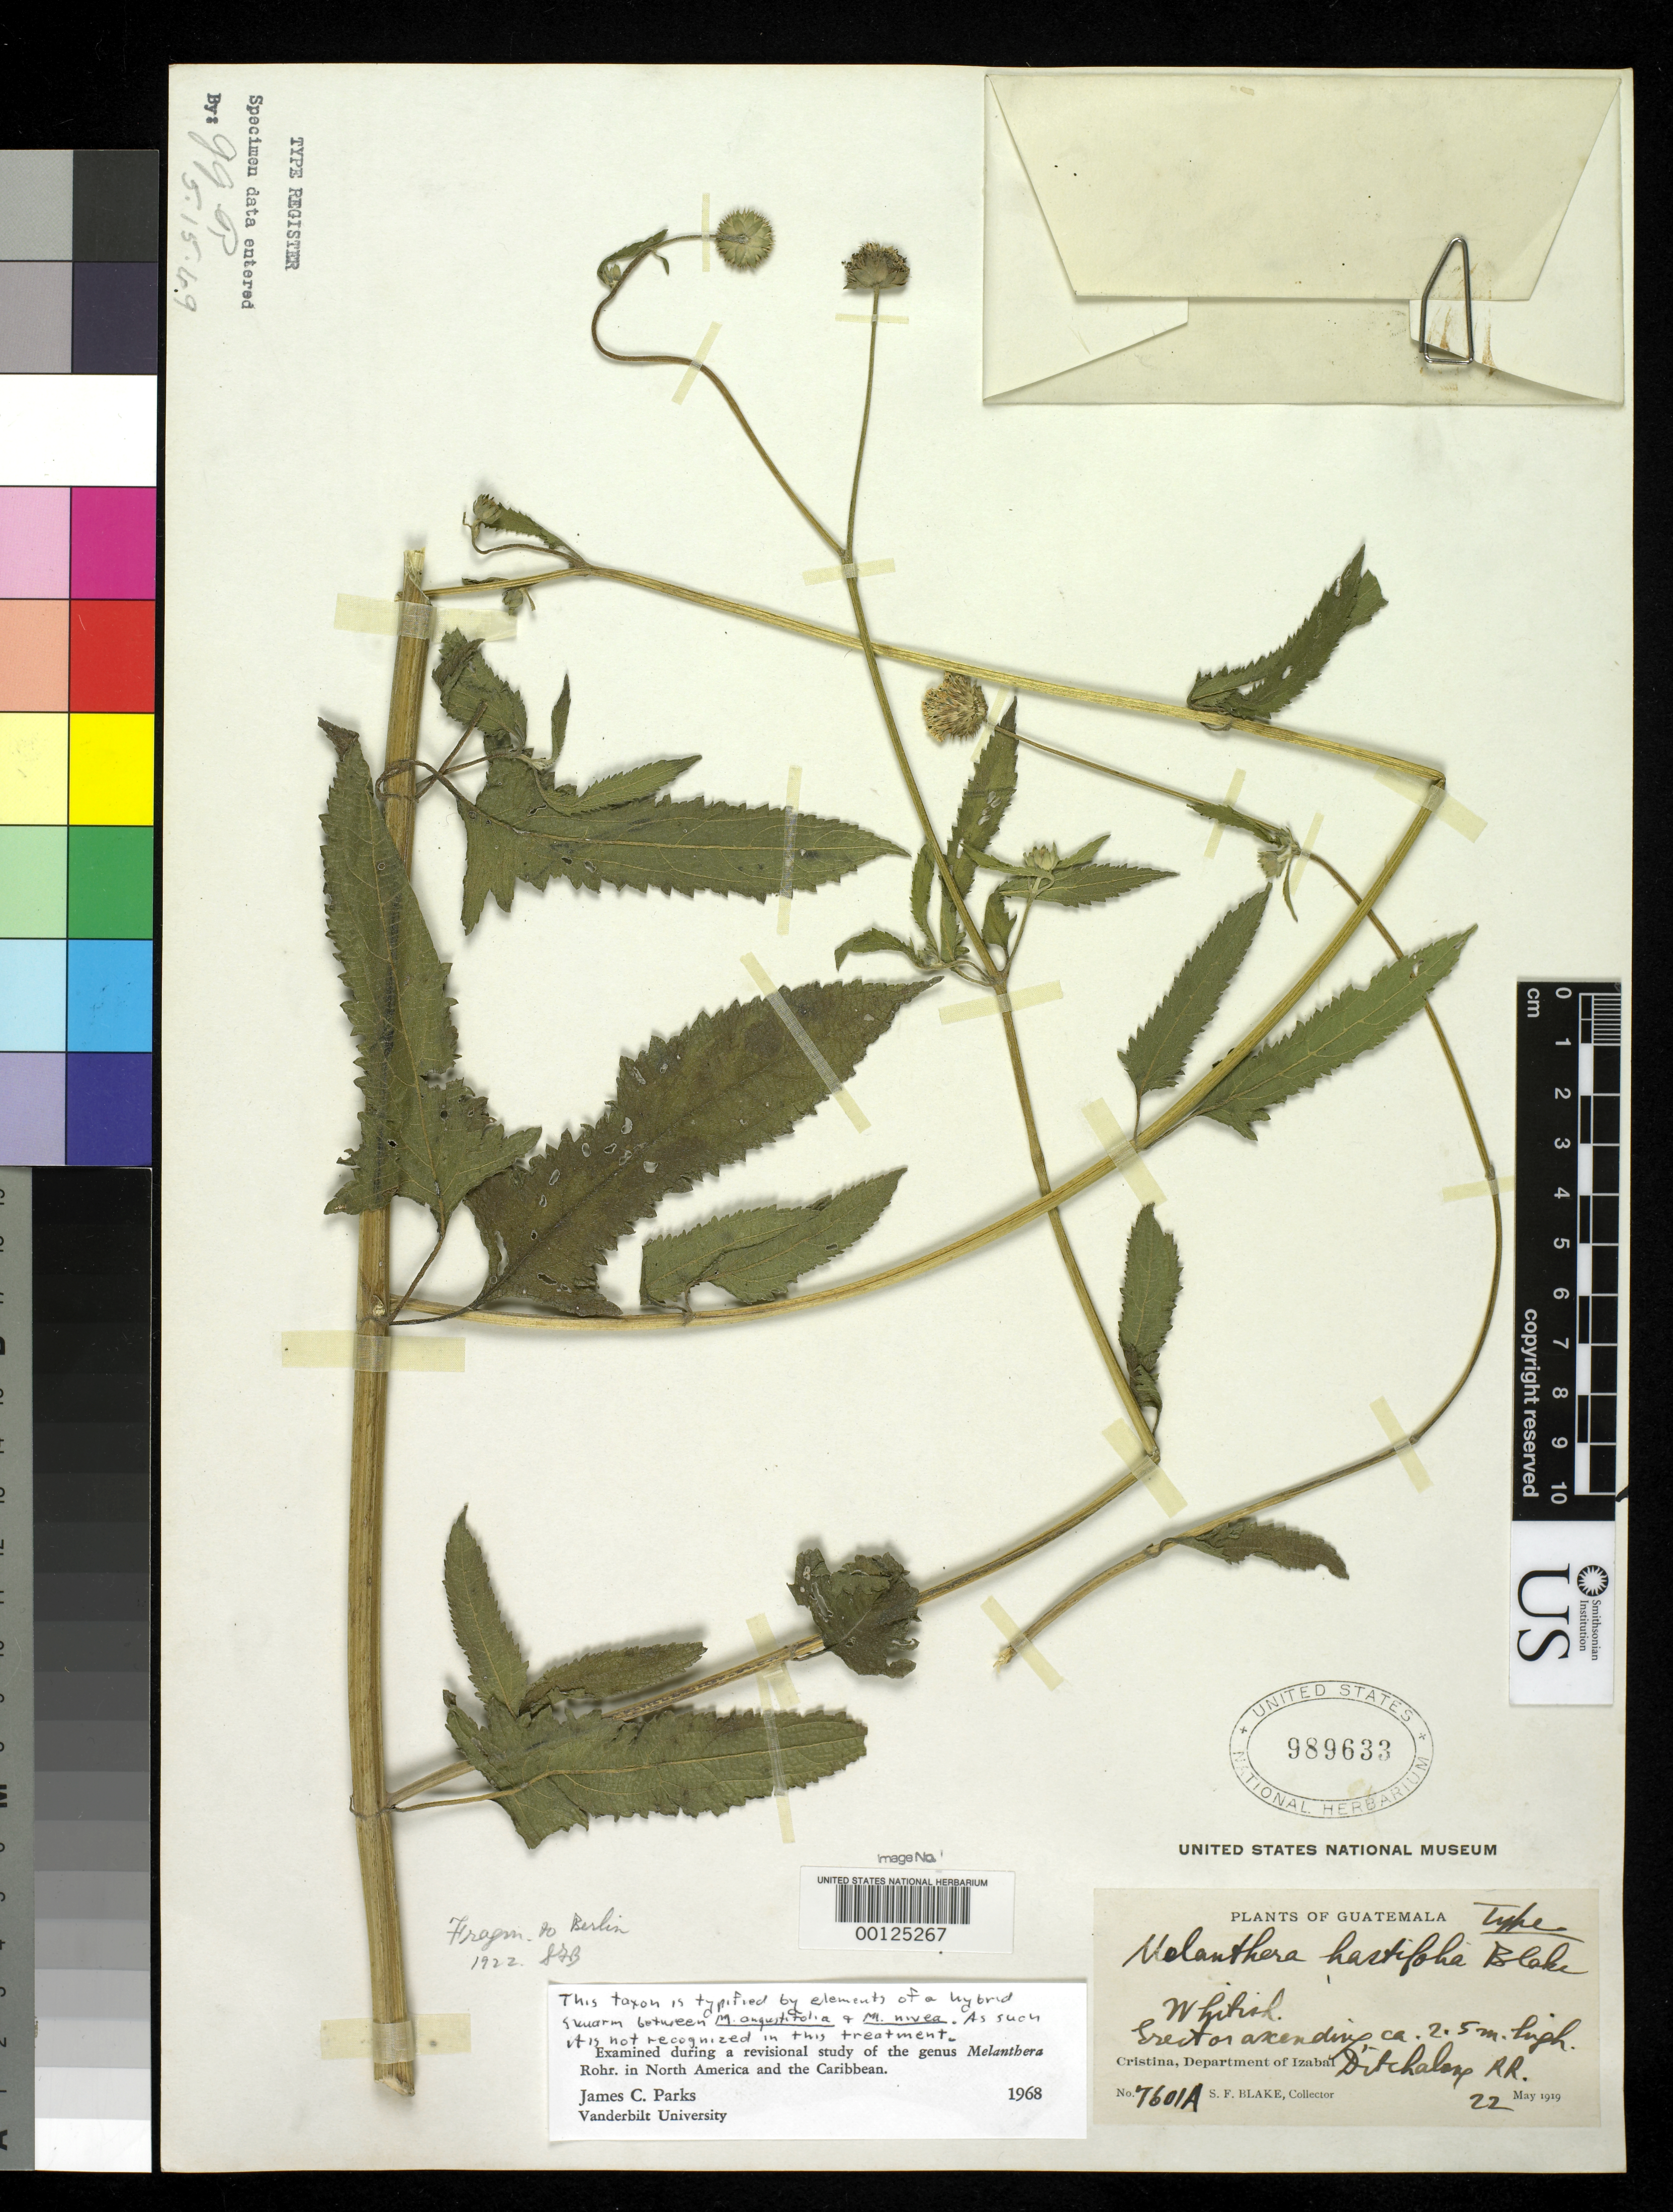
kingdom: Plantae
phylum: Tracheophyta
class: Magnoliopsida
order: Asterales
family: Asteraceae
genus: Melanthera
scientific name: Melanthera hastifolia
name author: S.F. Blake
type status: Holotype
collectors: S. Blake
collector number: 7601 a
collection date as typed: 22 May 1919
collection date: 1919-05-22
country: Guatemala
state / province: Izabal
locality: Cristina.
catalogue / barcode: US 989633